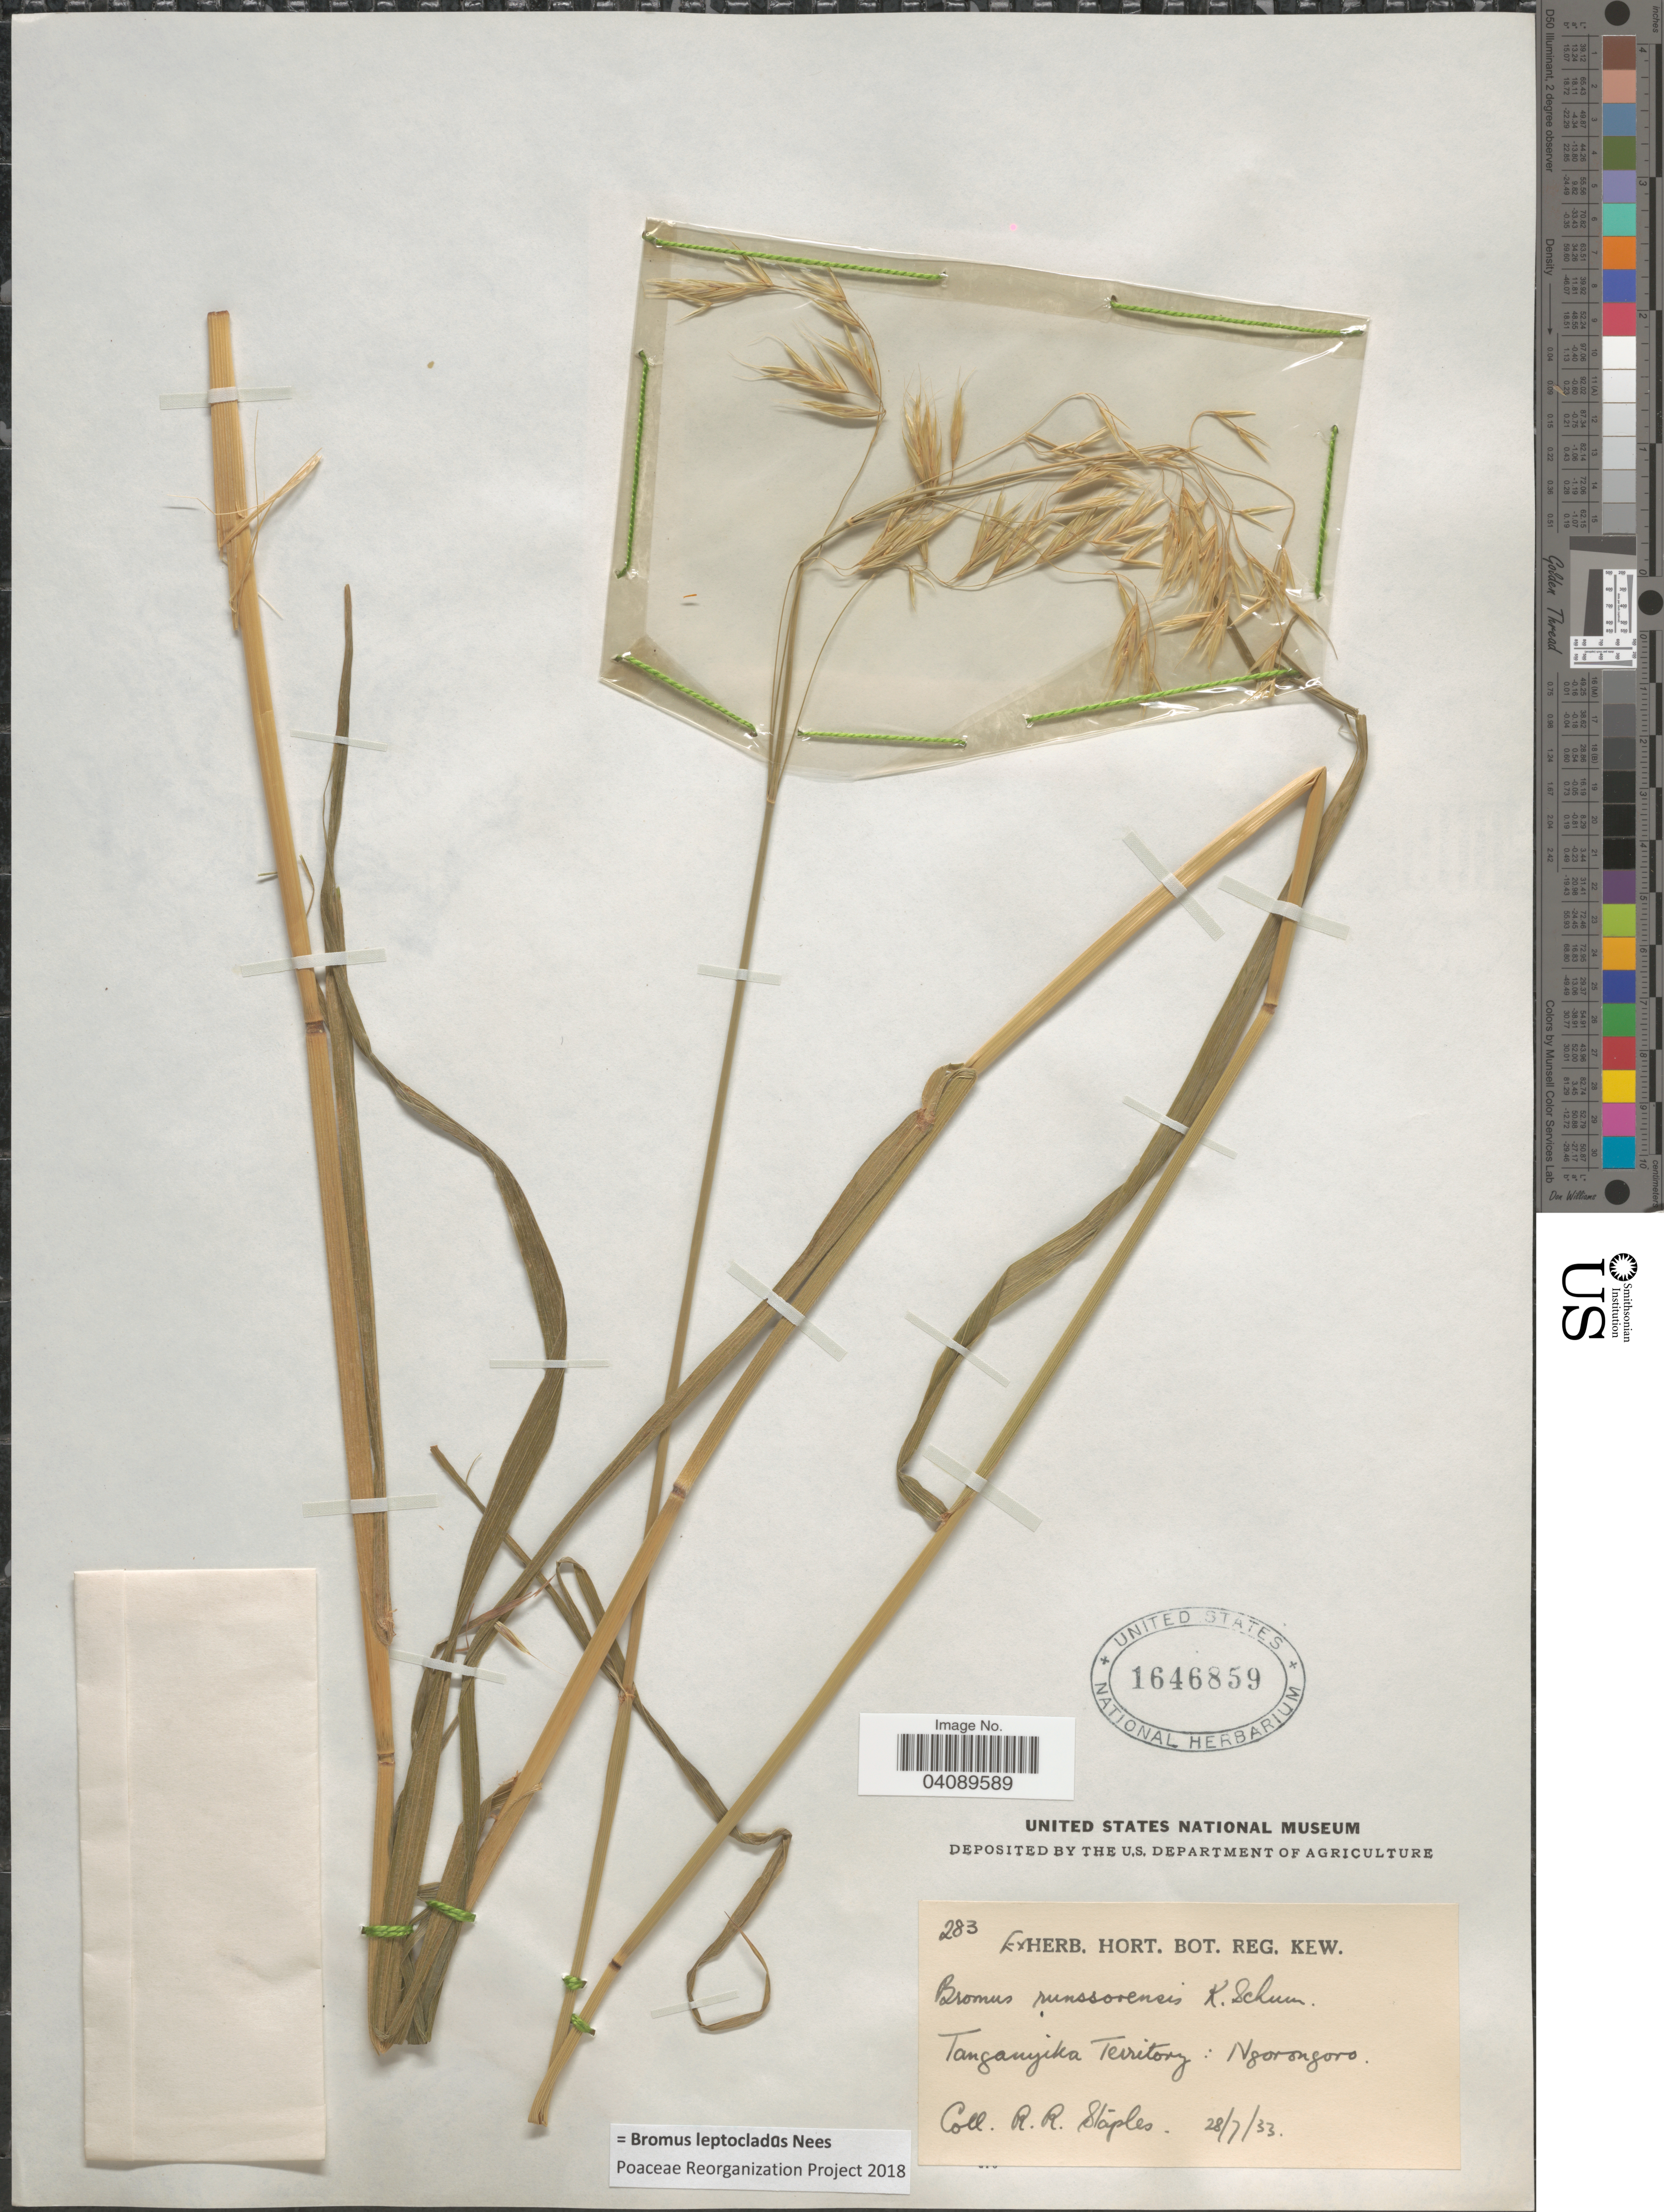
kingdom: Plantae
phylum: Tracheophyta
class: Liliopsida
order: Poales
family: Poaceae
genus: Bromus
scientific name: Bromus leptoclados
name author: Nees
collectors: R. Staples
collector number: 283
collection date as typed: Transcribed d/m/y: 28/7/33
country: Tanzania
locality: Tanganyika Territory: Ngorongoro.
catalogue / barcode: US 1646859